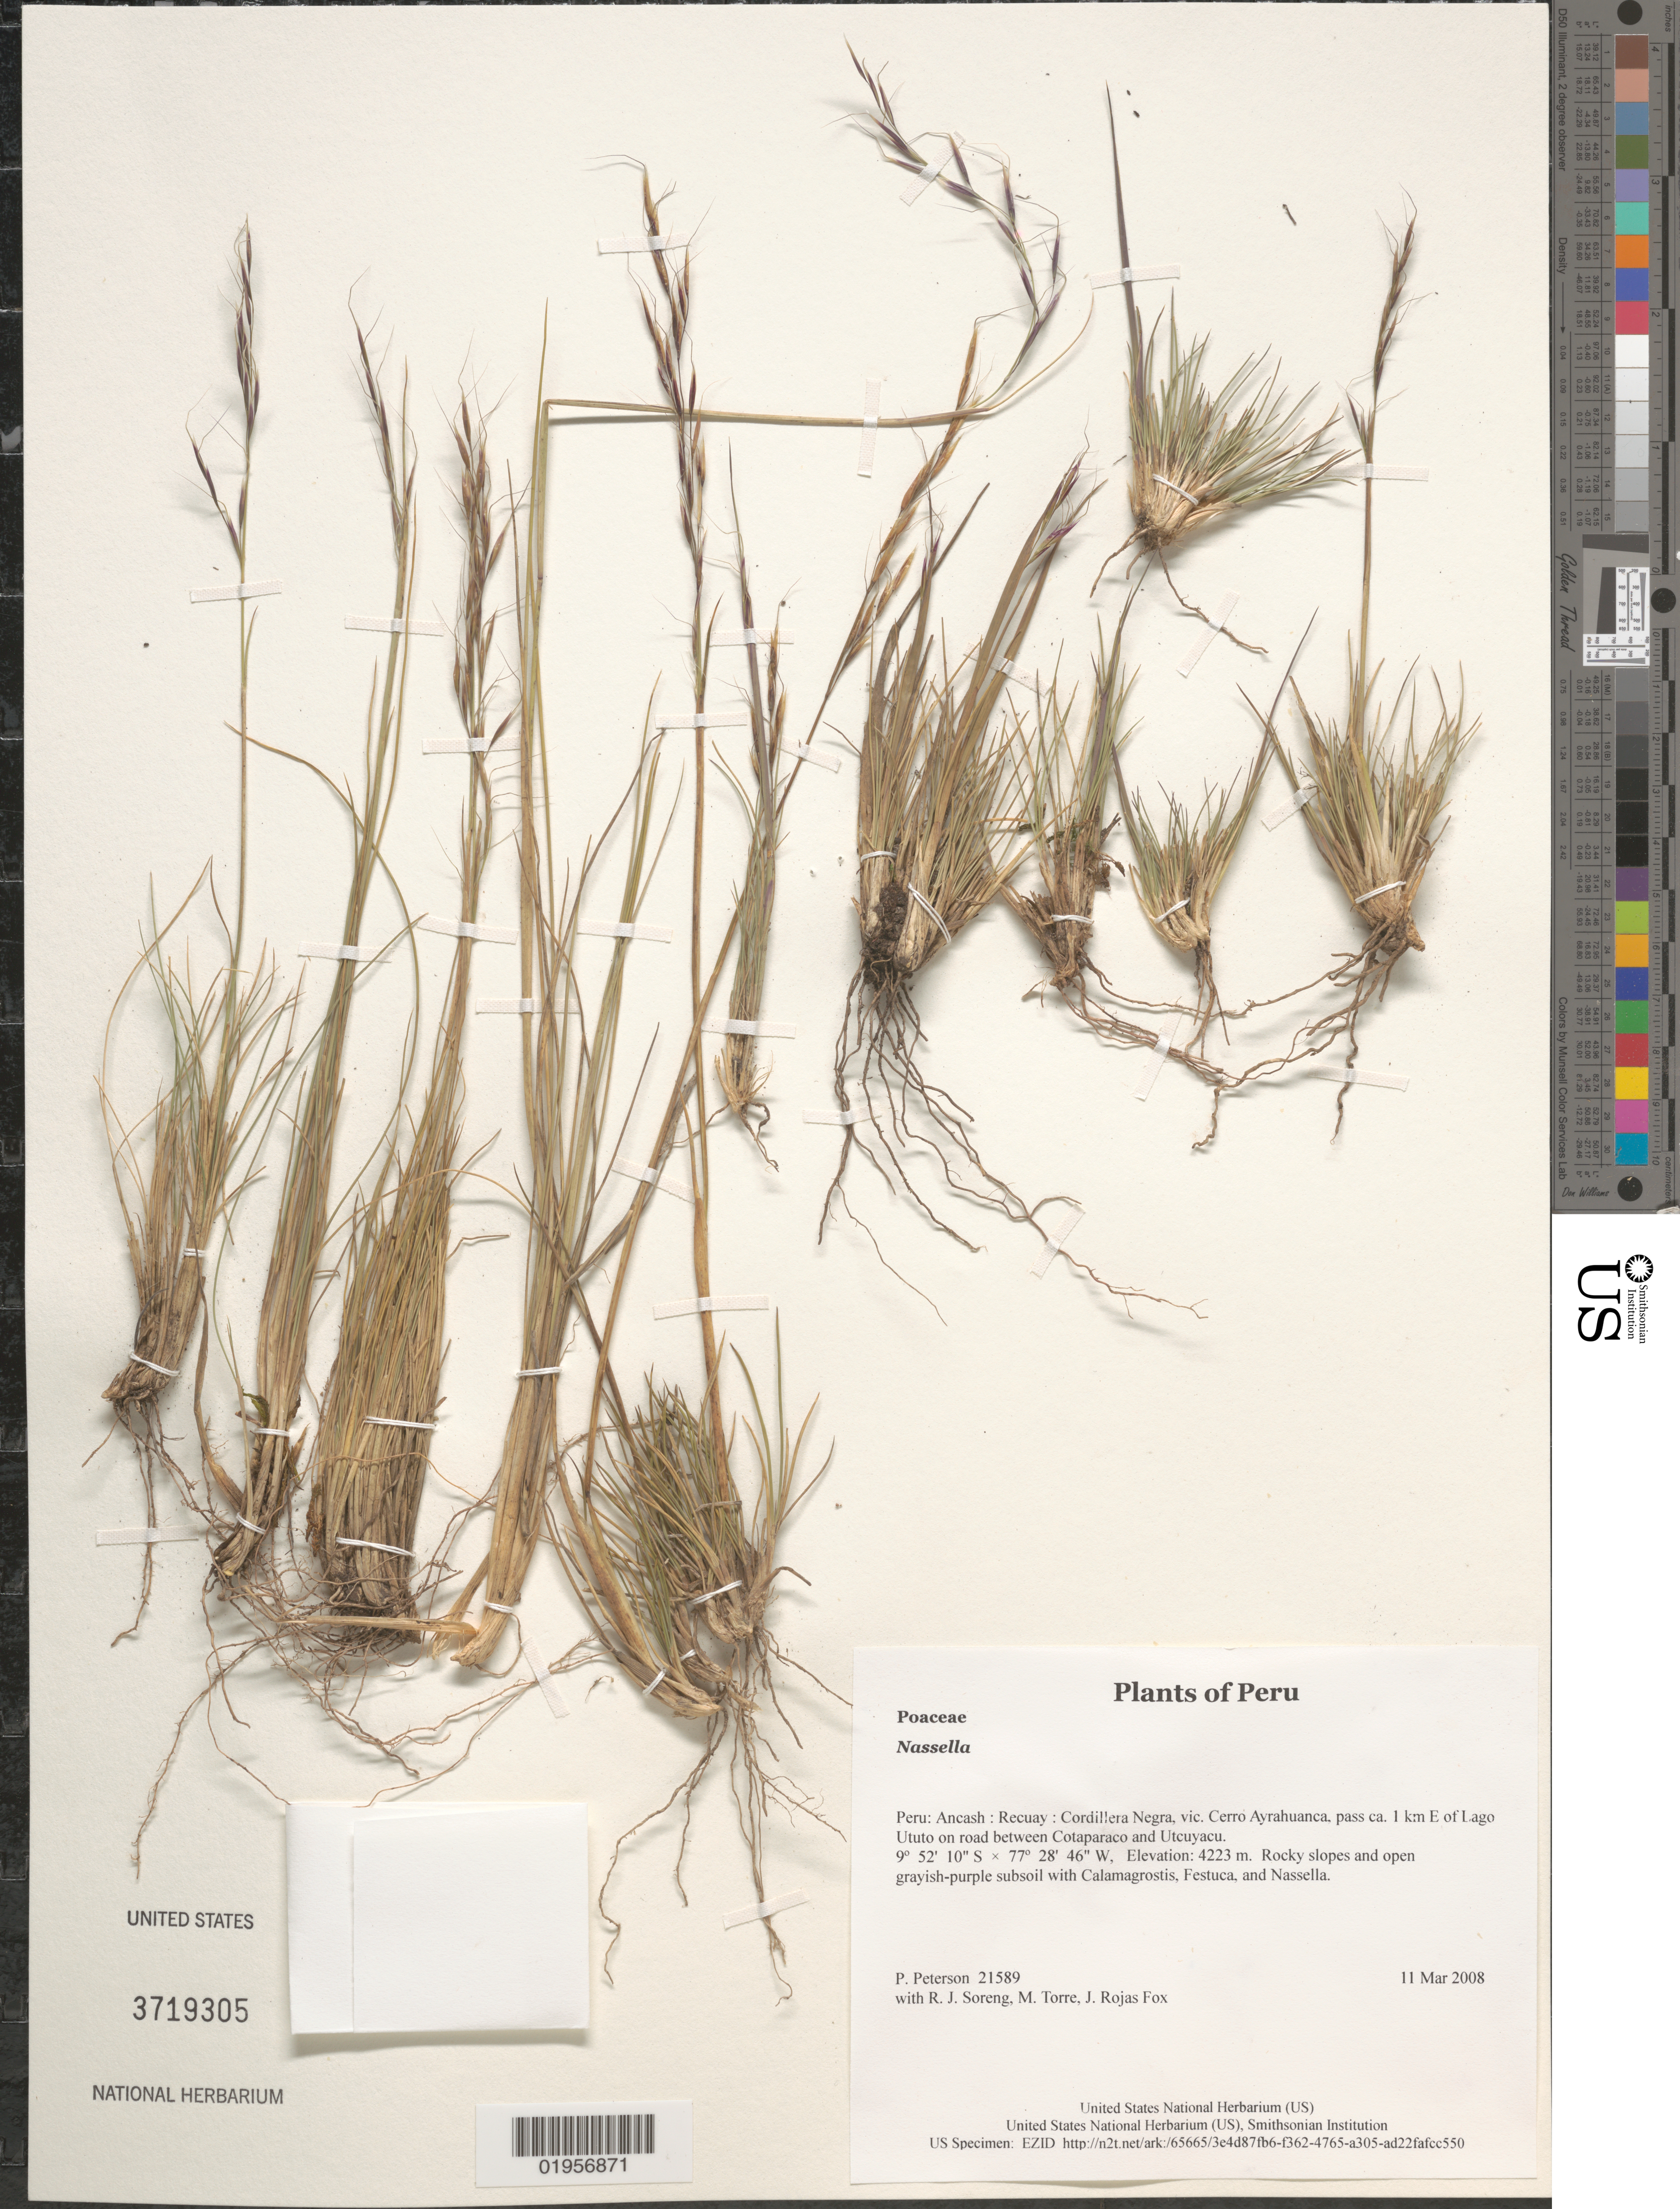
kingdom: Plantae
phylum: Tracheophyta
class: Liliopsida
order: Poales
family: Poaceae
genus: Nassella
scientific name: Nassella sp.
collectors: P. M. Peterson, R. J. Soreng, M. Torre & J. Rojas Fox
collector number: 21589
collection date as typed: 11 Mar 2008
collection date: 2008-03-11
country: Peru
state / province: Ancash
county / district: Recuay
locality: Cordillera Negra, vic. Cerro Ayrahuanca, pass ca. 1 km E of Lago Ututo on road between Cotaparaco and Utcuyacu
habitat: Rocky slopes and open grayish-purple subsoil with Calamagrostis, Festuca, and Nassella.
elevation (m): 4223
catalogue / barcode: US 3719305